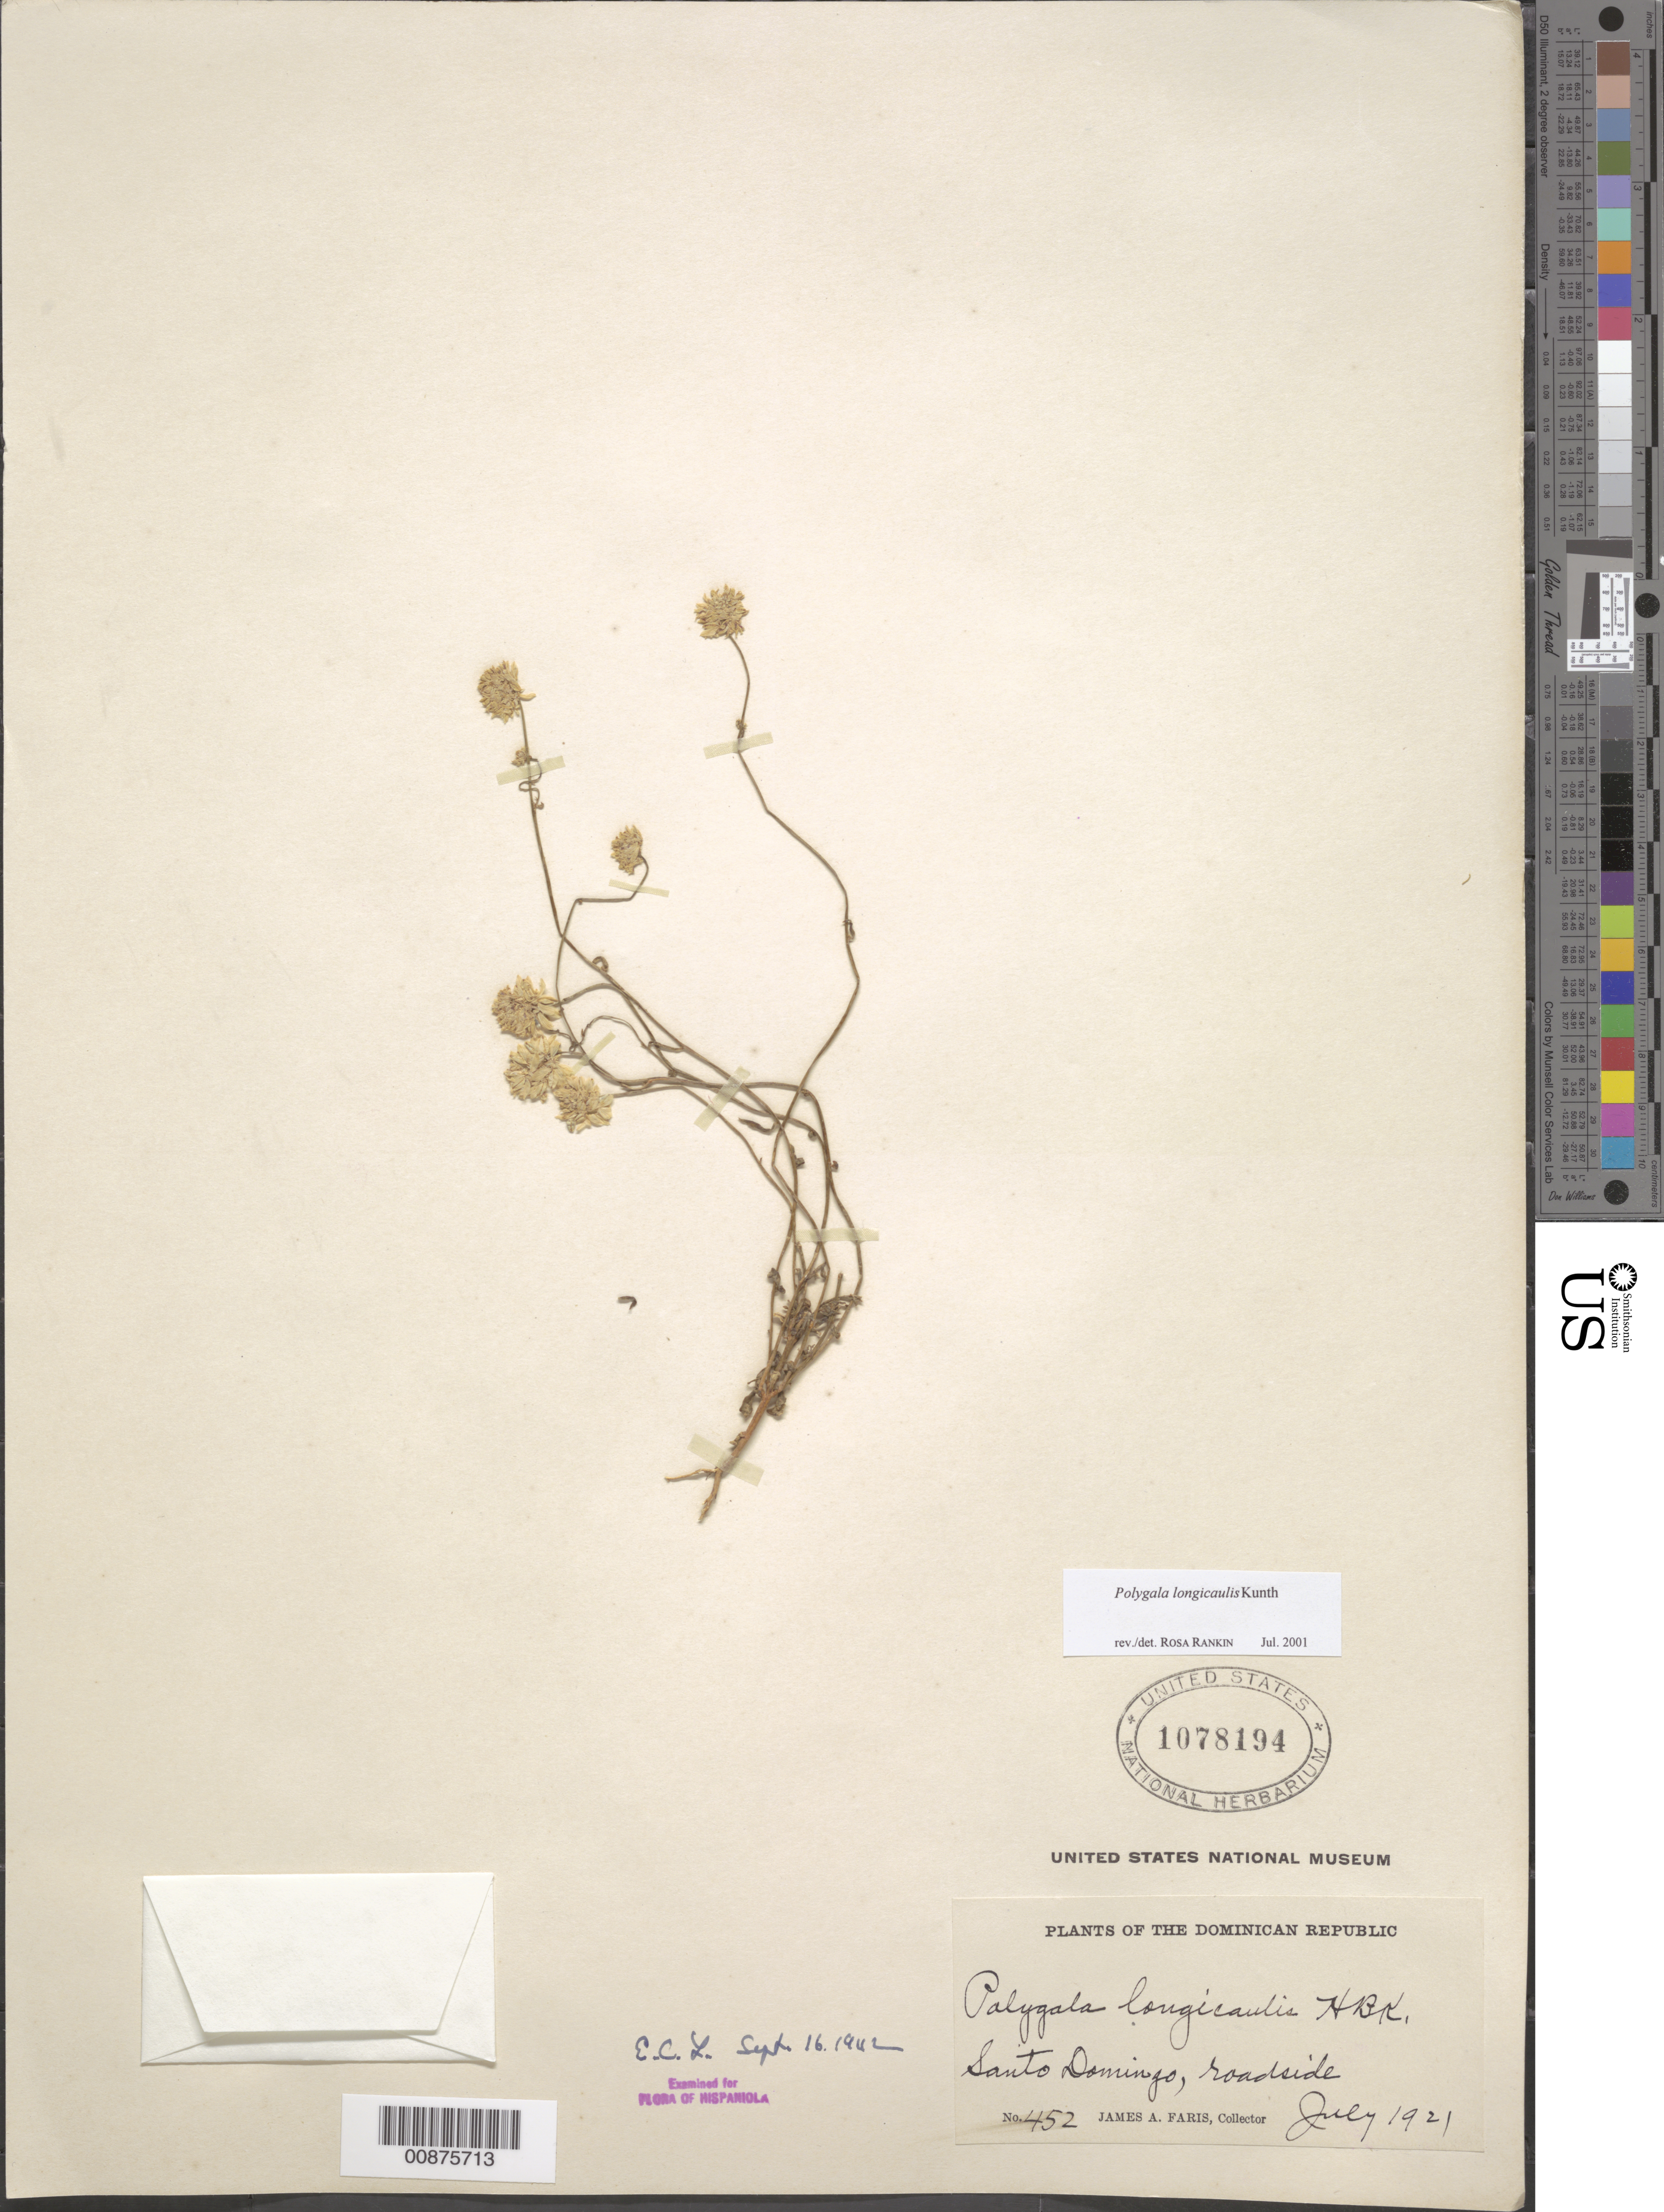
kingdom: Plantae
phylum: Tracheophyta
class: Magnoliopsida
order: Fabales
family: Polygalaceae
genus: Polygala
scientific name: Polygala longicaulis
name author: Kunth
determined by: Rankin Rodriguez, Rosa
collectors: J. Faris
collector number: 452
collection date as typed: Jul 1921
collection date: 1921-07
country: Dominican Republic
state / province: San Cristóbal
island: Hispaniola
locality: Santo Domingo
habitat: Roadside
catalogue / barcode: US 1078194